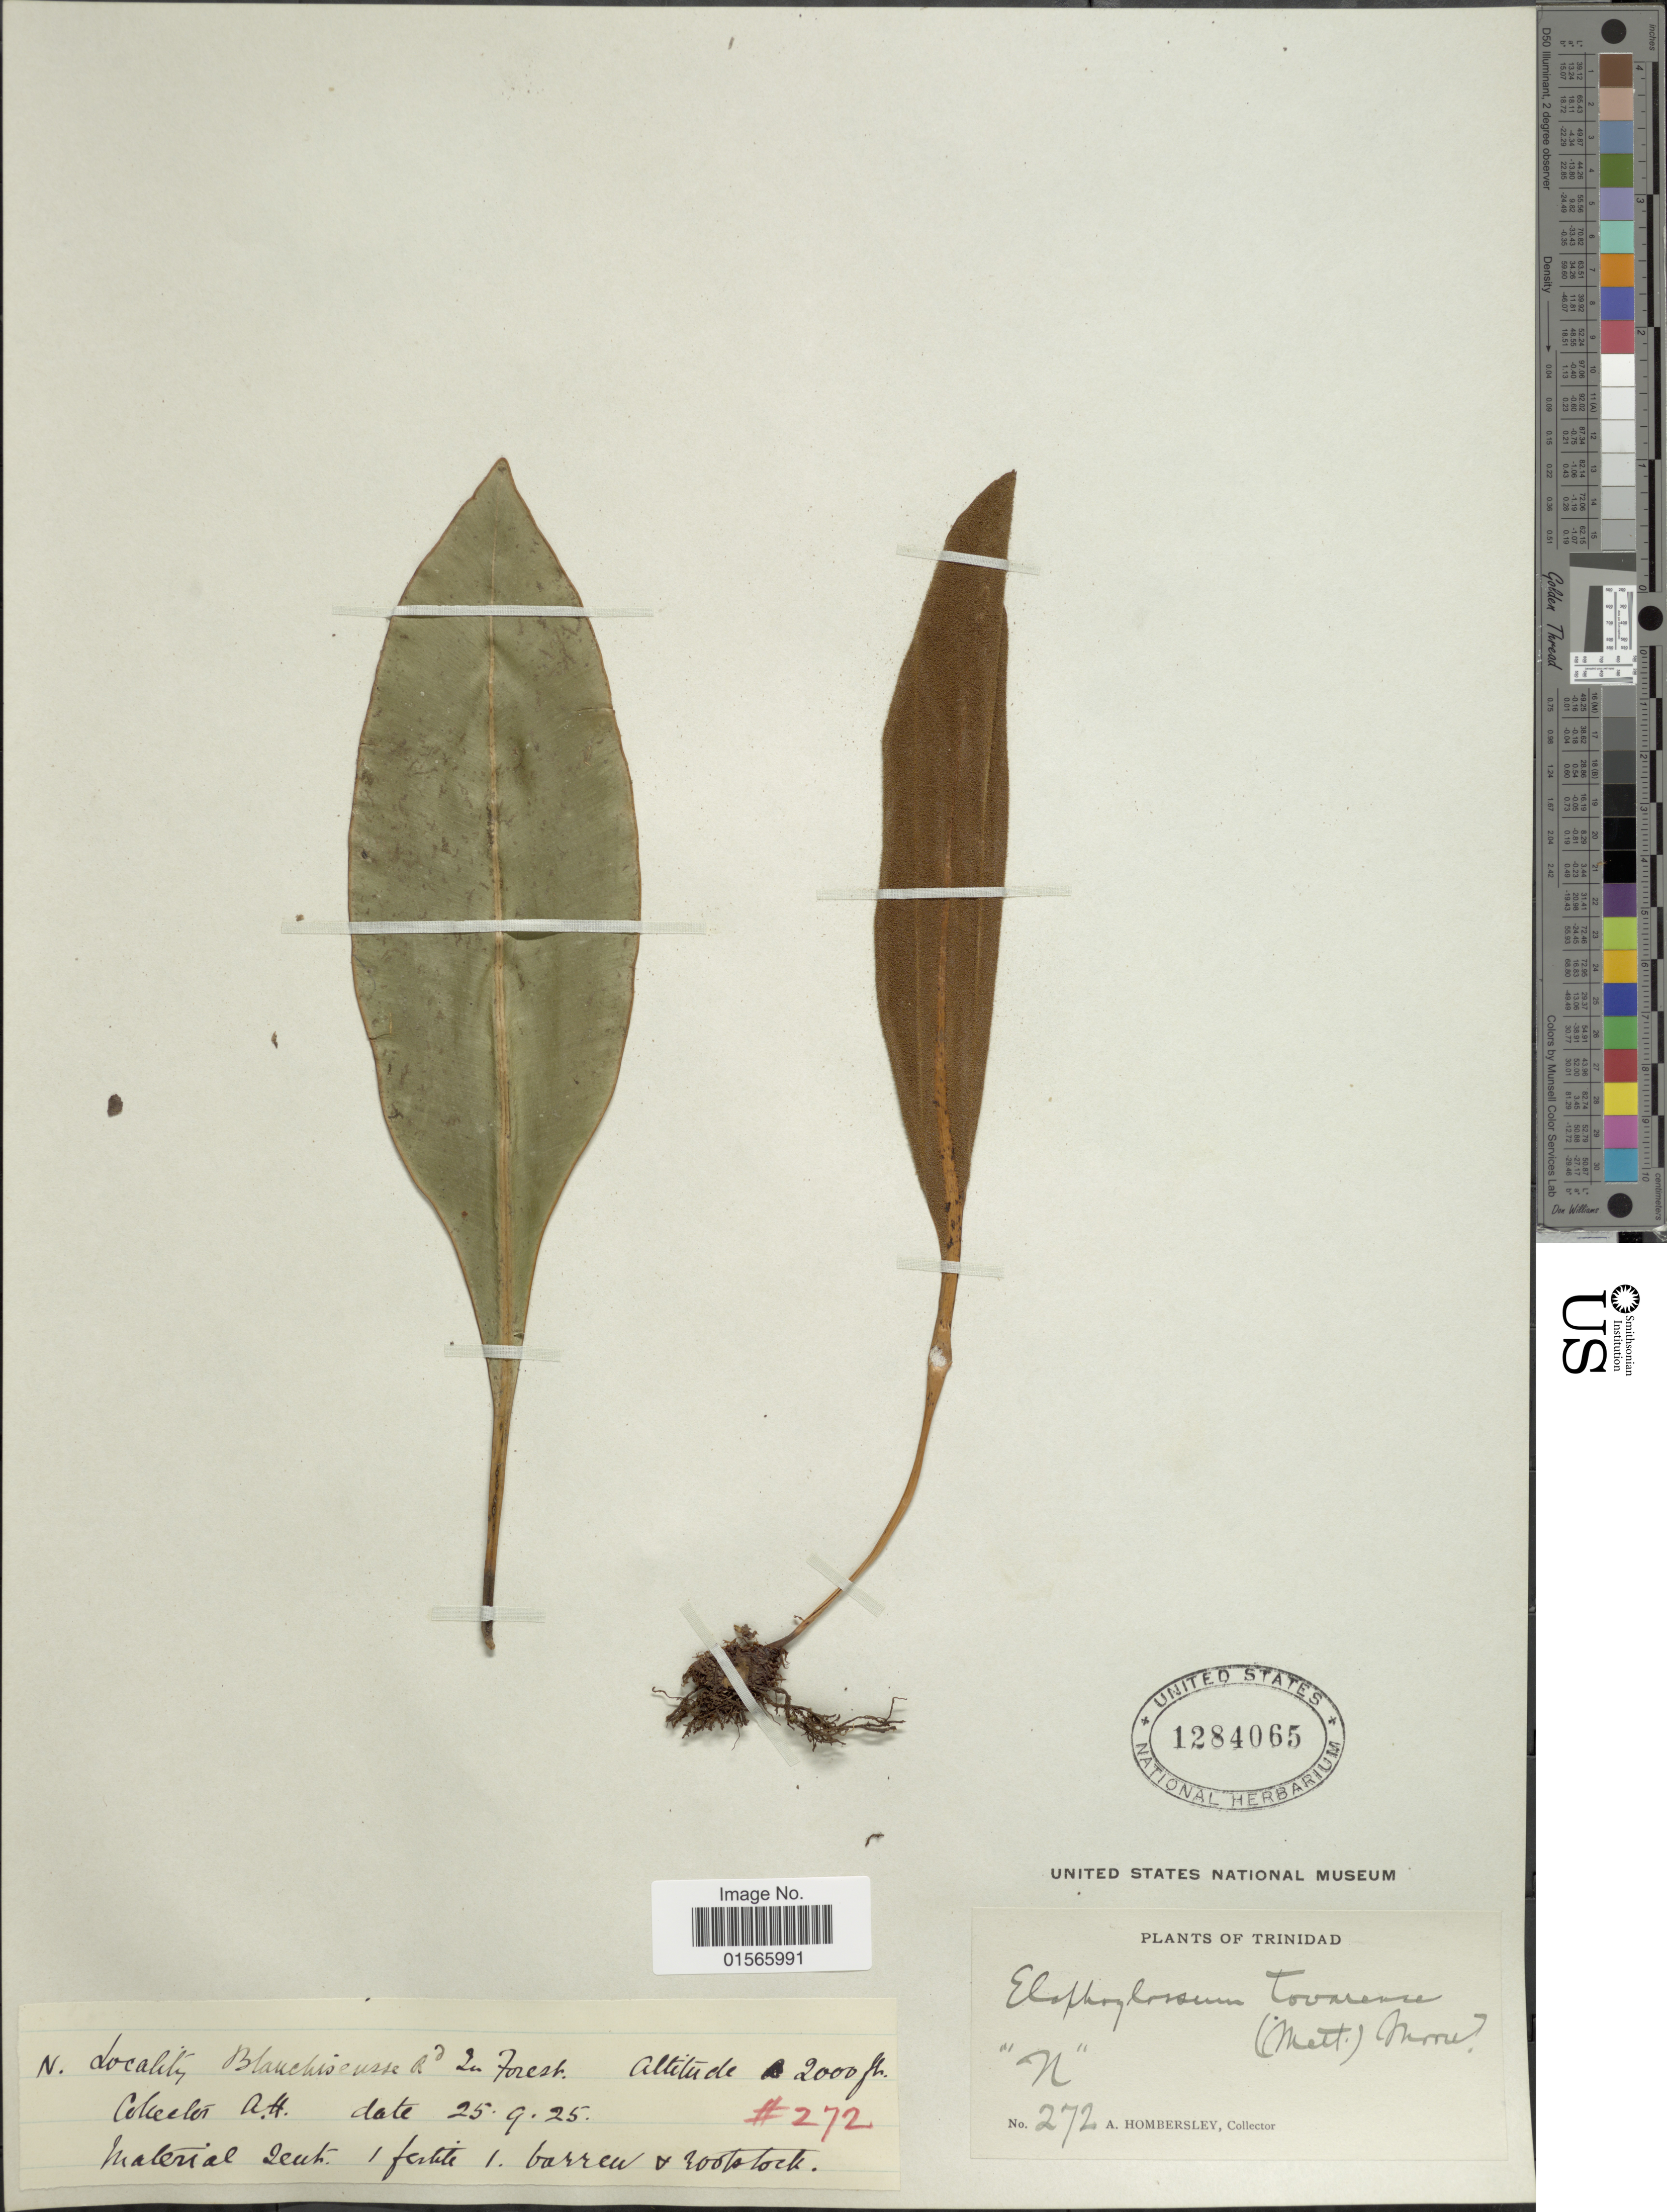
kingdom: Plantae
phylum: Tracheophyta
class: Polypodiopsida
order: Polypodiales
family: Dryopteridaceae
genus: Elaphoglossum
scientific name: Elaphoglossum luridum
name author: (Fée) Christ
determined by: Matos, F. B.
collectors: A. Hombersley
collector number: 272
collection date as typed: Transcribed d/m/y: 25/9/25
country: Trinidad and Tobago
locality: Blanchiseusse, In forest, Trinidad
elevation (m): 610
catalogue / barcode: US 1284065